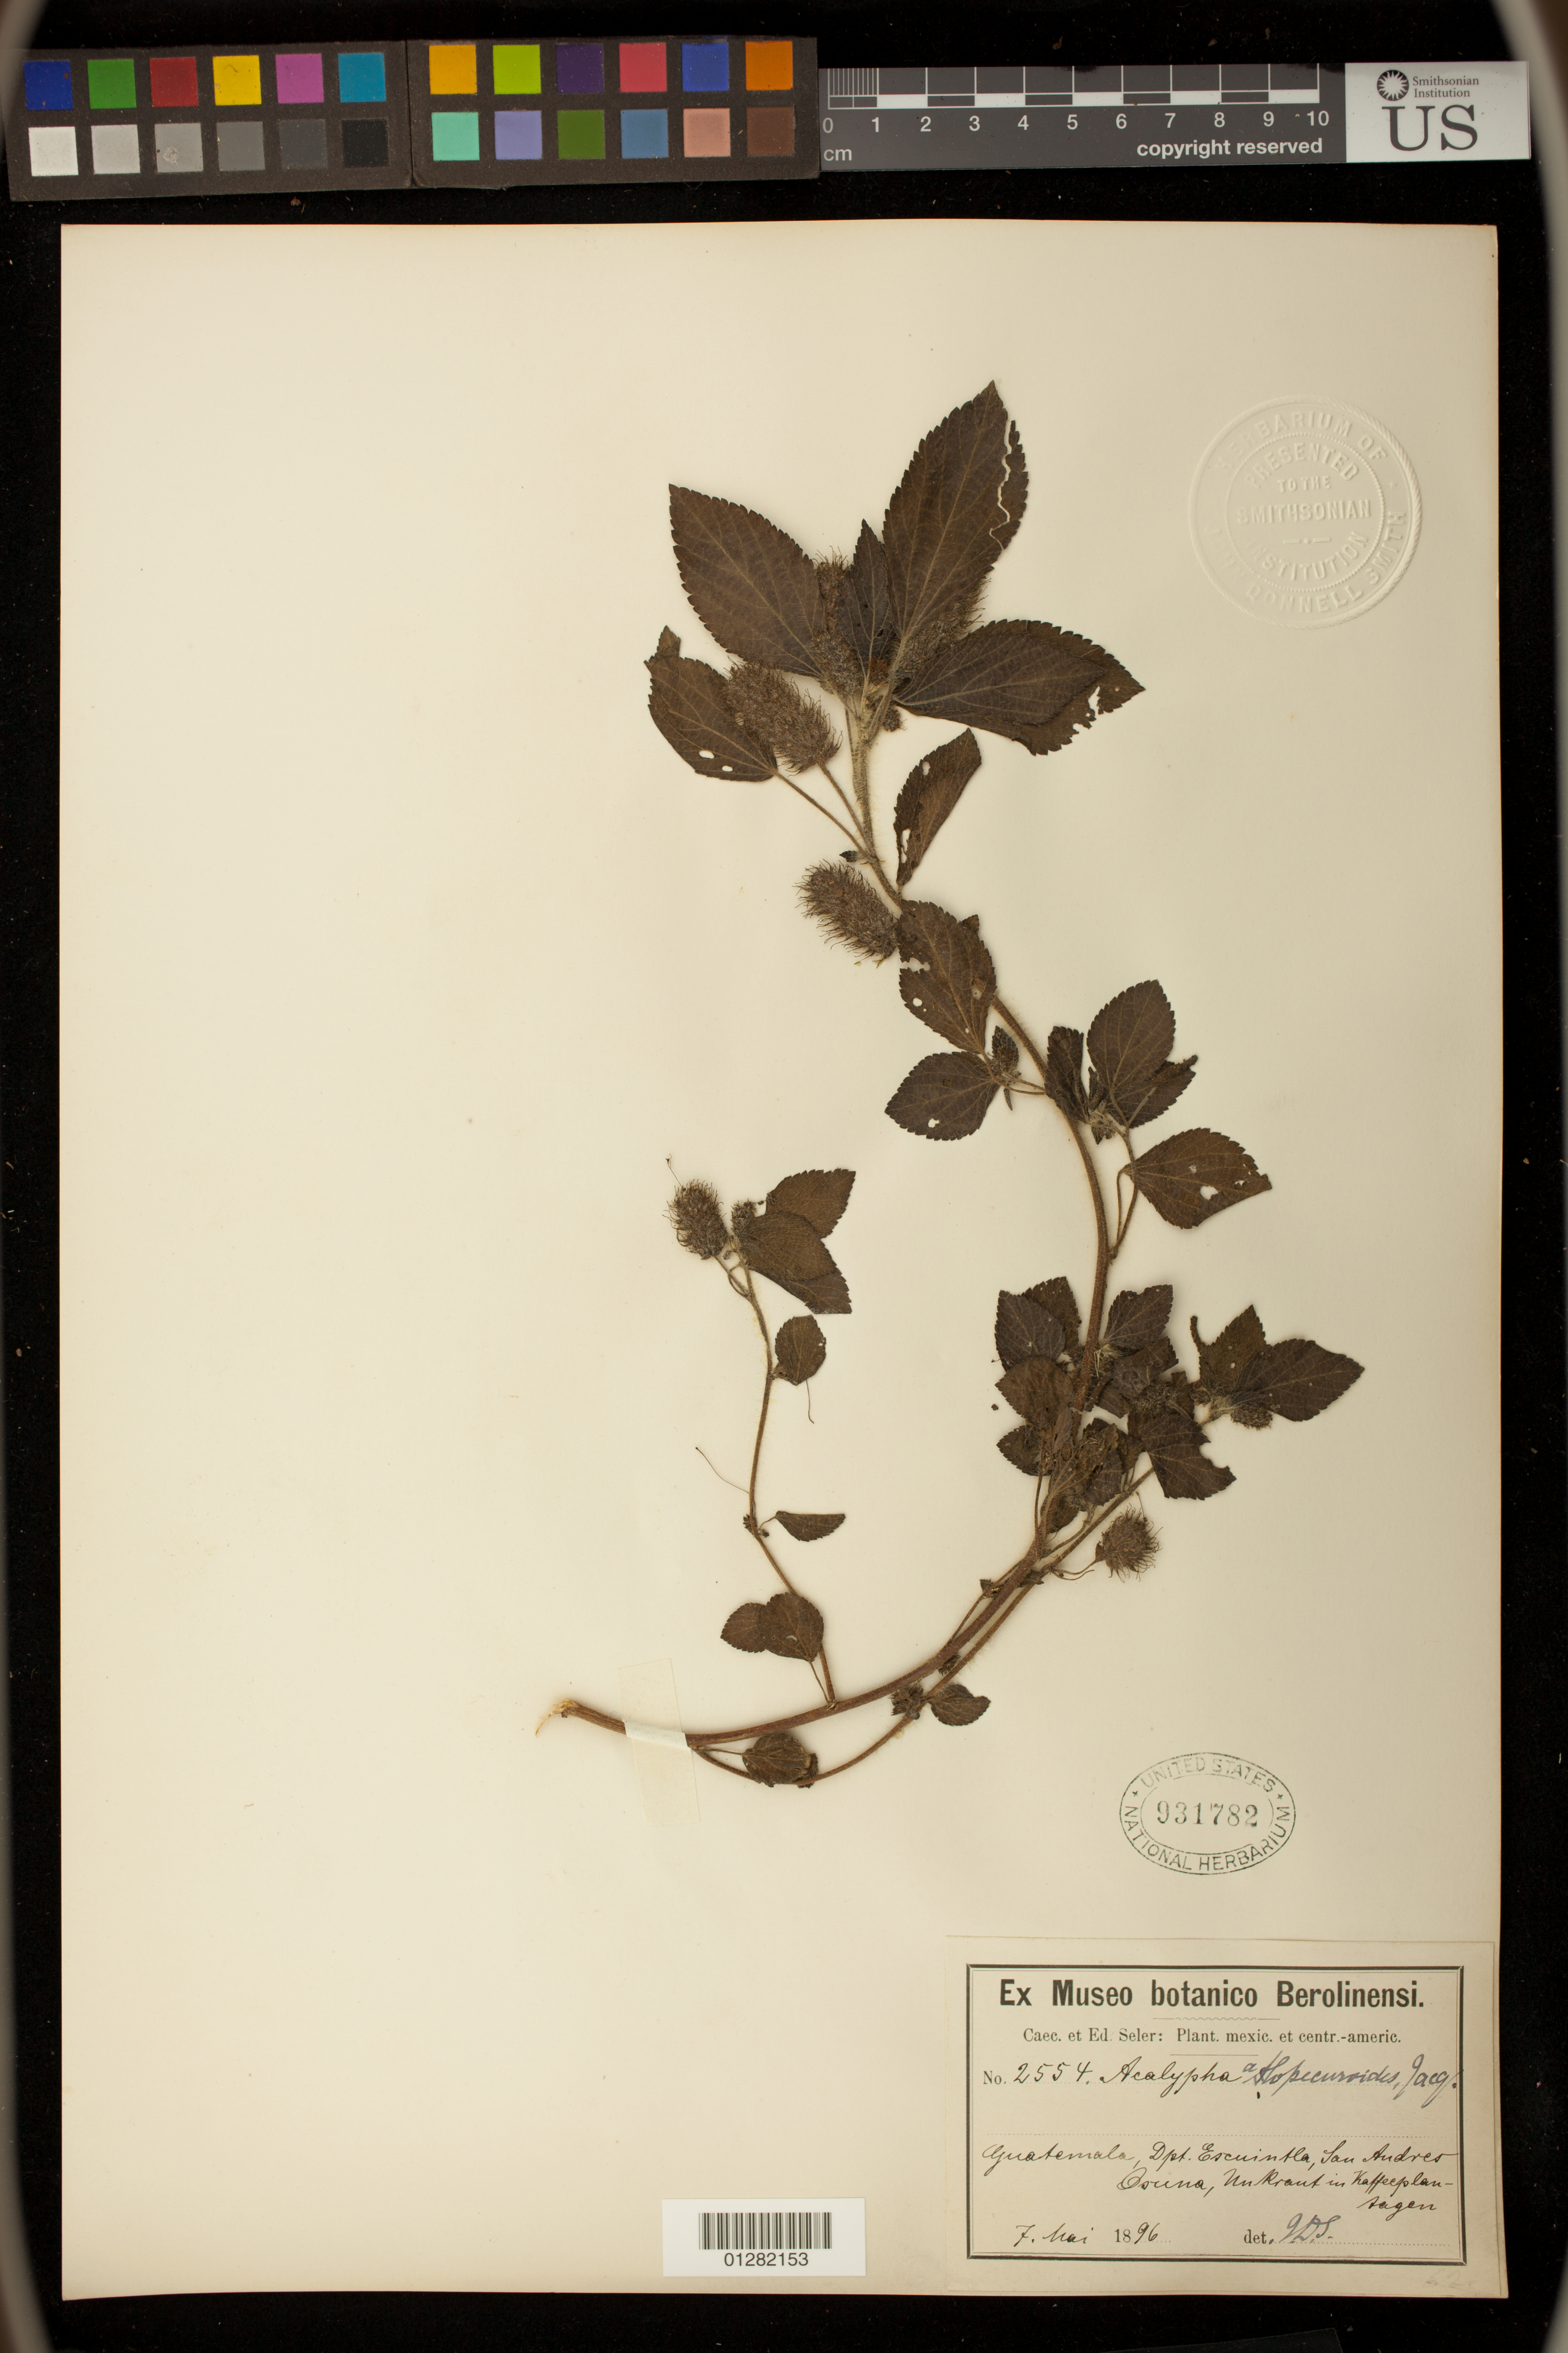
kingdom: Plantae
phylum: Tracheophyta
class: Magnoliopsida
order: Malpighiales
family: Euphorbiaceae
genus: Acalypha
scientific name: Acalypha arvensis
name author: Poepp.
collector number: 2554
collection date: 1896-05-07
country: Guatemala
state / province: Escuintla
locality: San Andres Osuna,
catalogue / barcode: US 931782